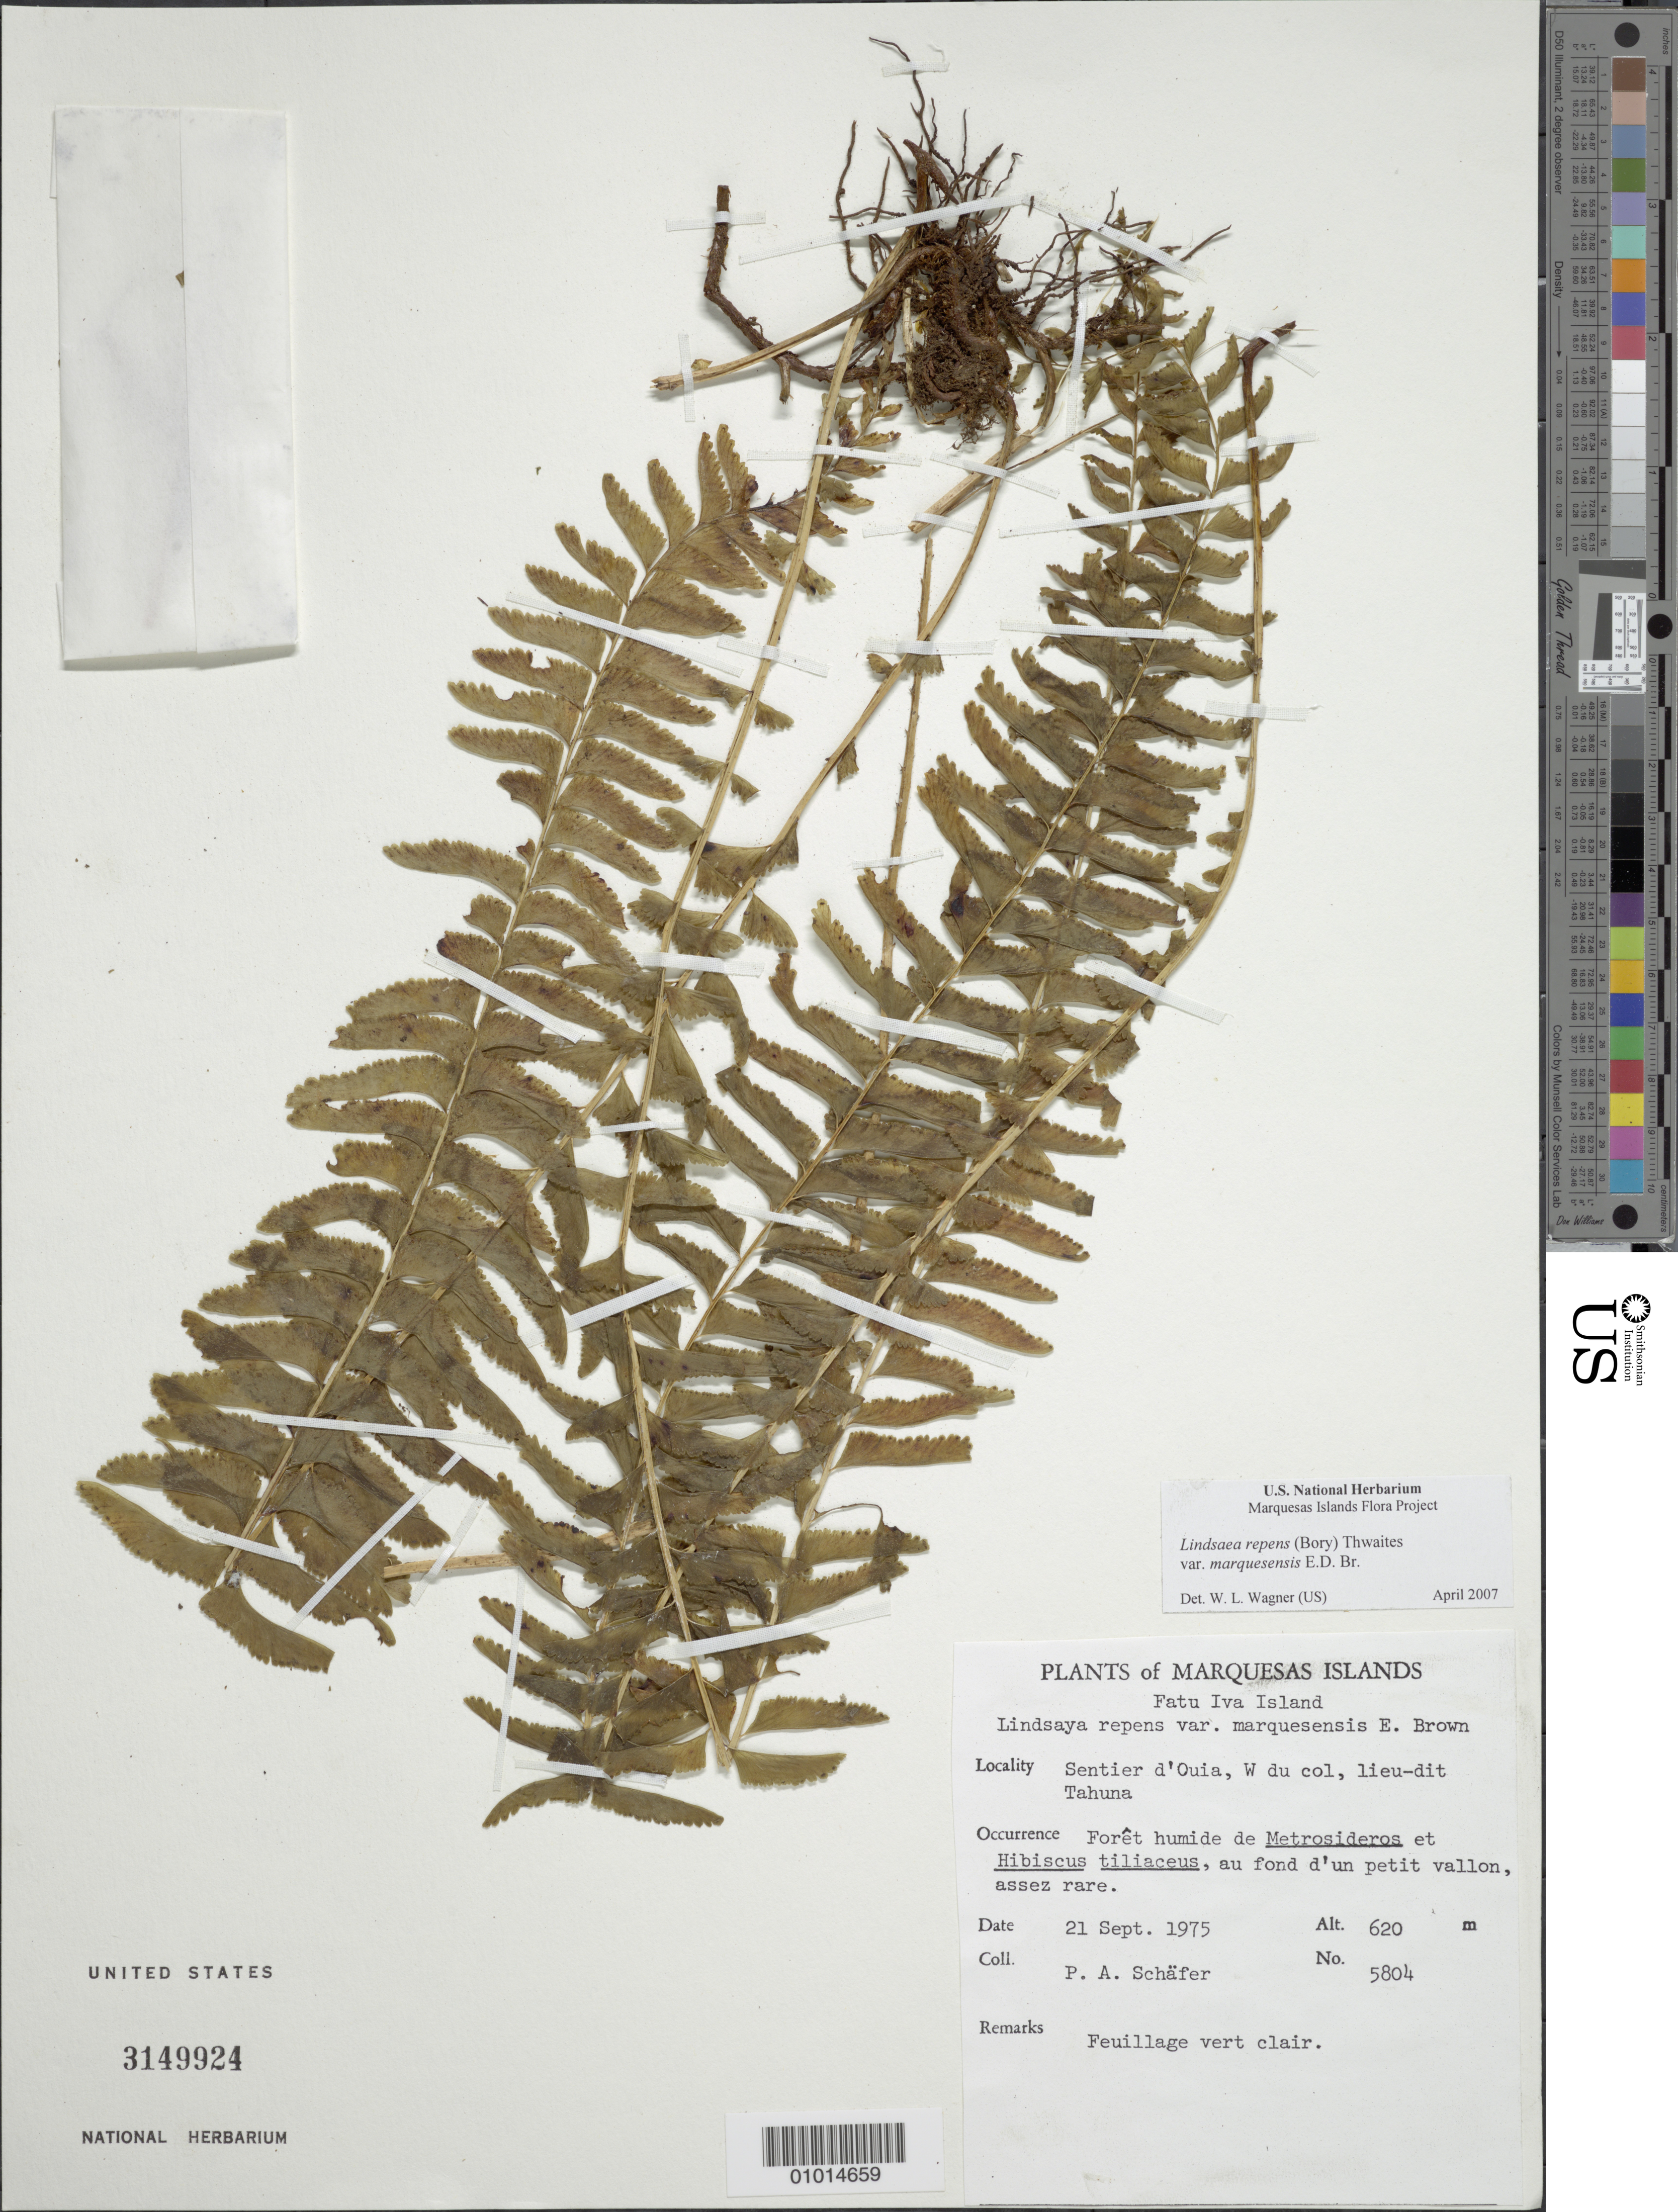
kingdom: Plantae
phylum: Tracheophyta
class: Polypodiopsida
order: Polypodiales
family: Lindsaeaceae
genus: Lindsaea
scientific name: Lindsaea repens var. marquesensis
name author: E.D. Br.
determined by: Wagner, W. L., (BOT), Smithsonian Institution - National Museum of Natural History (UNITED STATES)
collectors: P. A. Schäfer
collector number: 5804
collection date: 1975-09-21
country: French Polynesia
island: Fatu Hiva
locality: Sentier d'Ouia, W du col, lieu-dit Tahuna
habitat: Forêt humide de Metrosideros et Hibiscus tiliaceus, au fond d'un petit vallon; assez rare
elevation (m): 620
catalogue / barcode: US 3149924